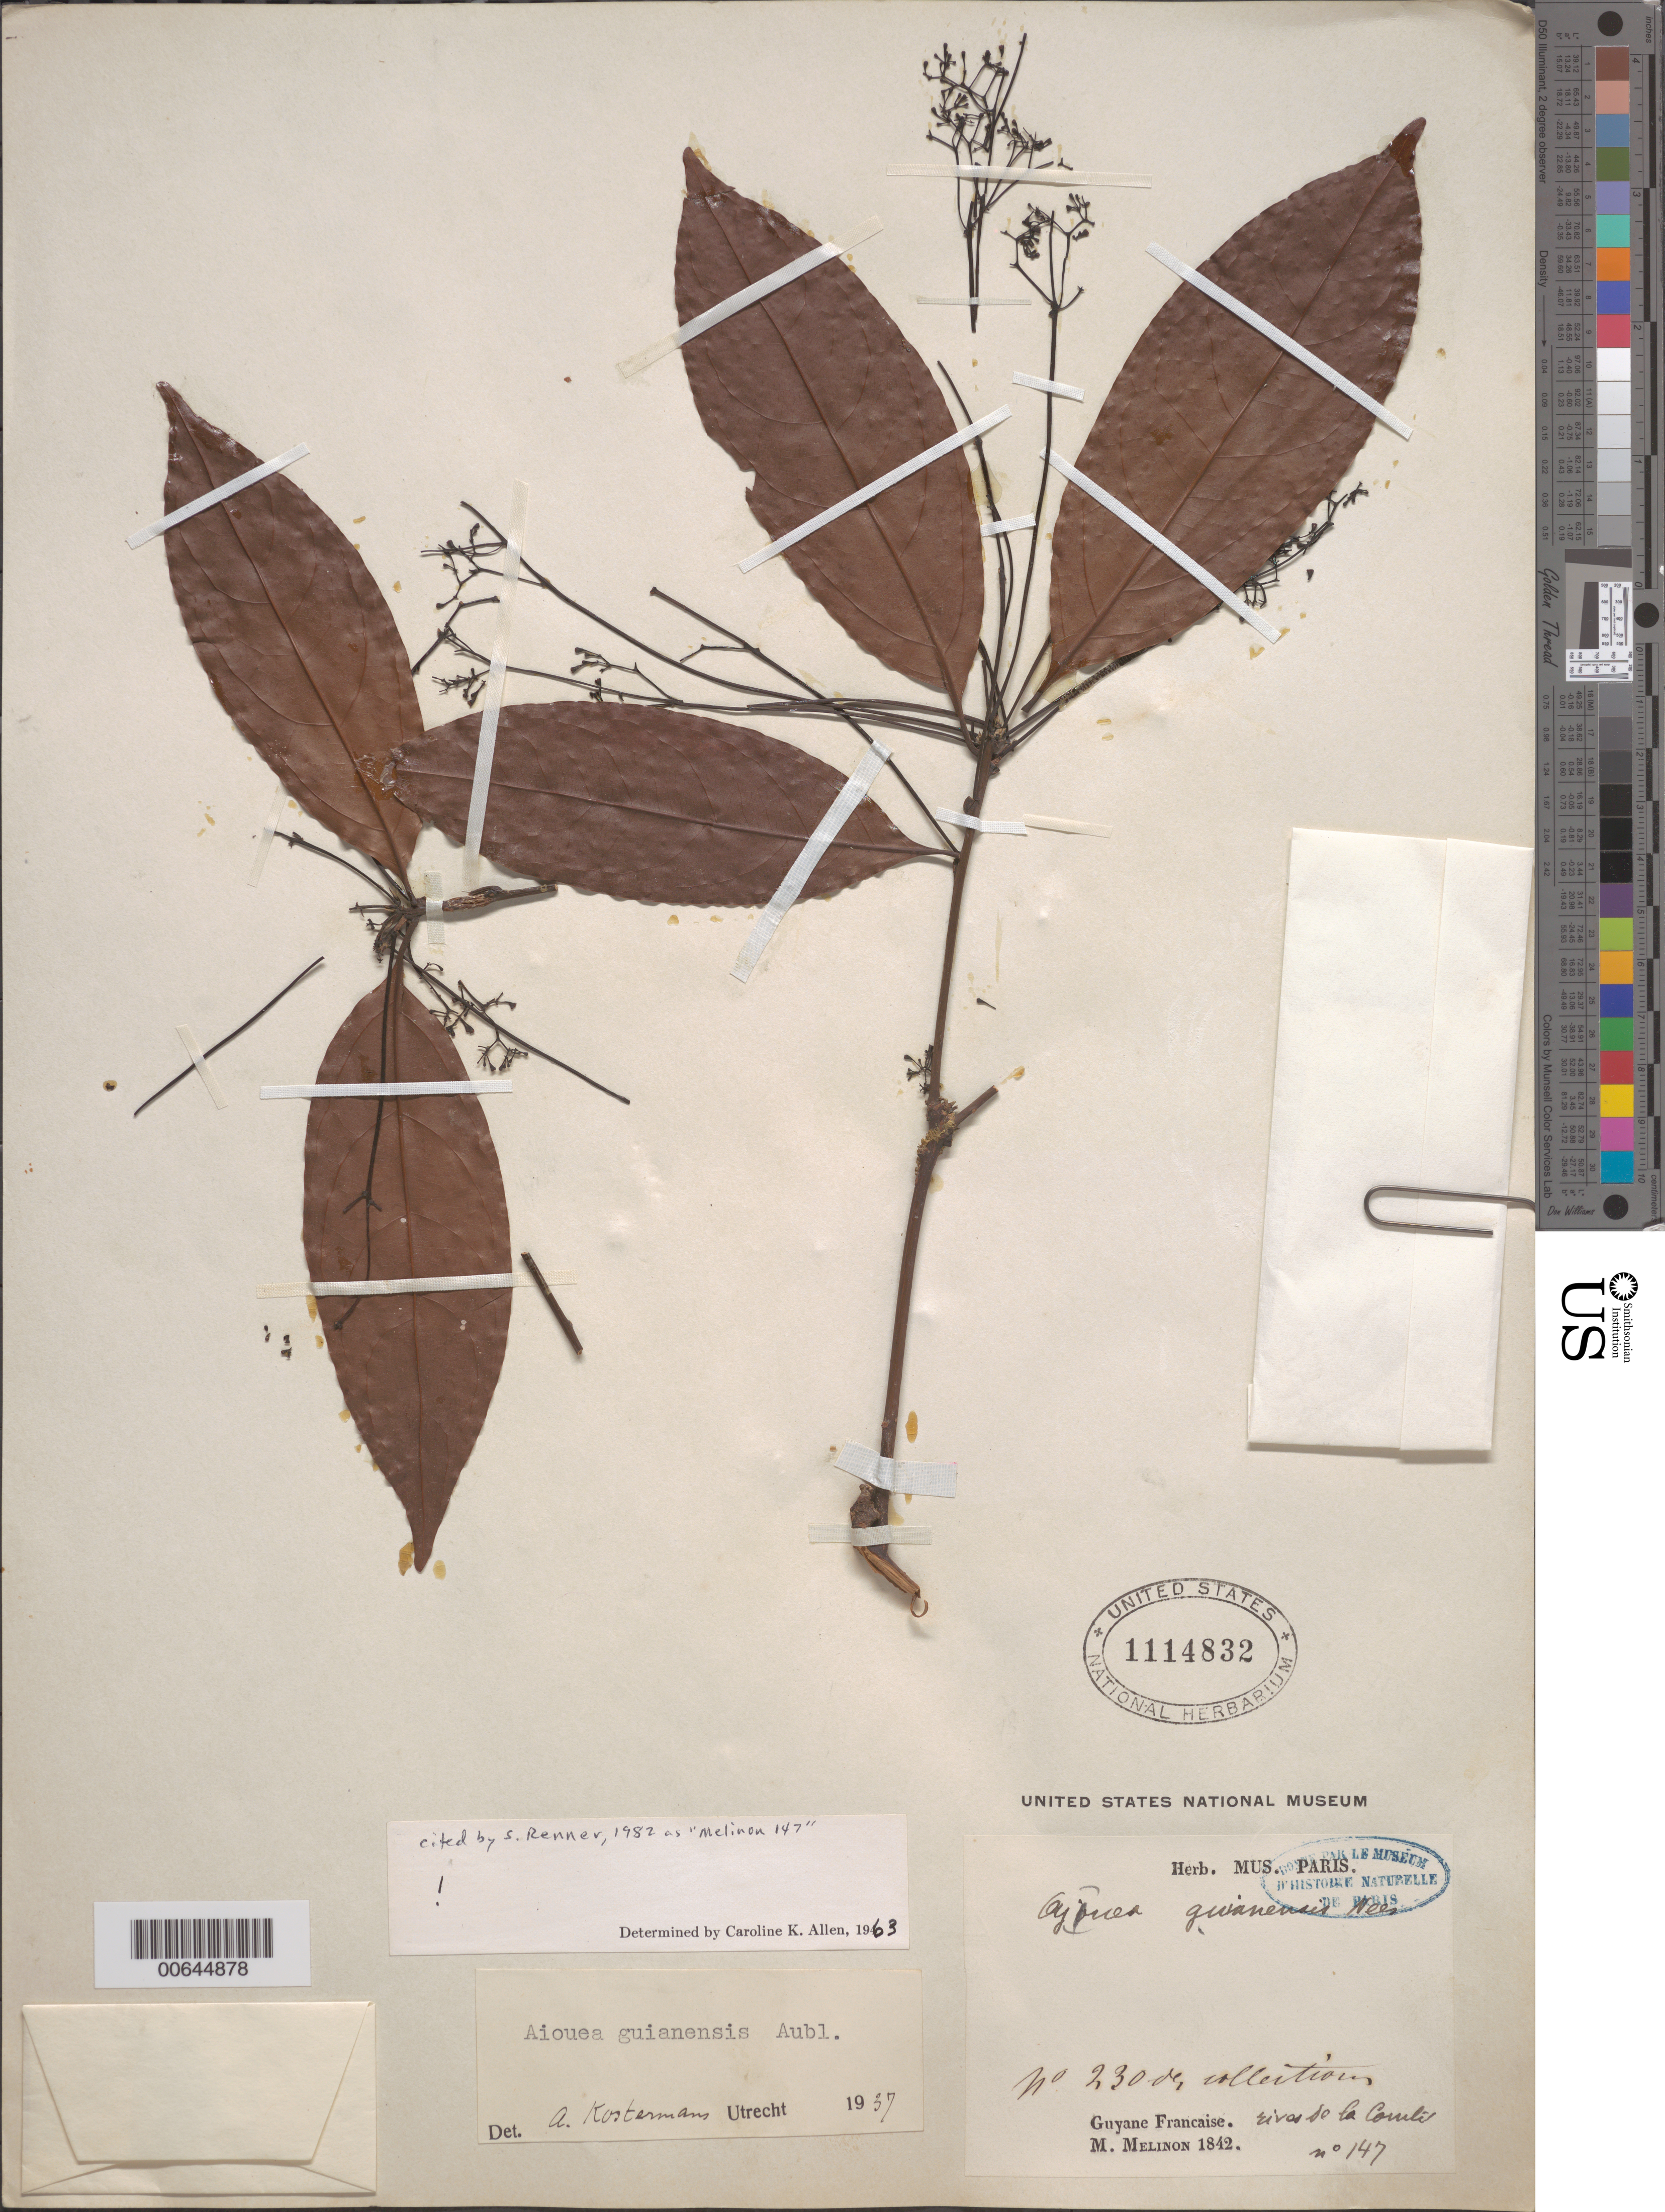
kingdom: Plantae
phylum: Tracheophyta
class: Magnoliopsida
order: Laurales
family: Lauraceae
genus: Aiouea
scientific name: Aiouea guianensis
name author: Aubl.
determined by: Allen, C. K.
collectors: E. Mélinon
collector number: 230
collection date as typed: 1842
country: French Guiana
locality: River de la Comte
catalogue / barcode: US 1114832